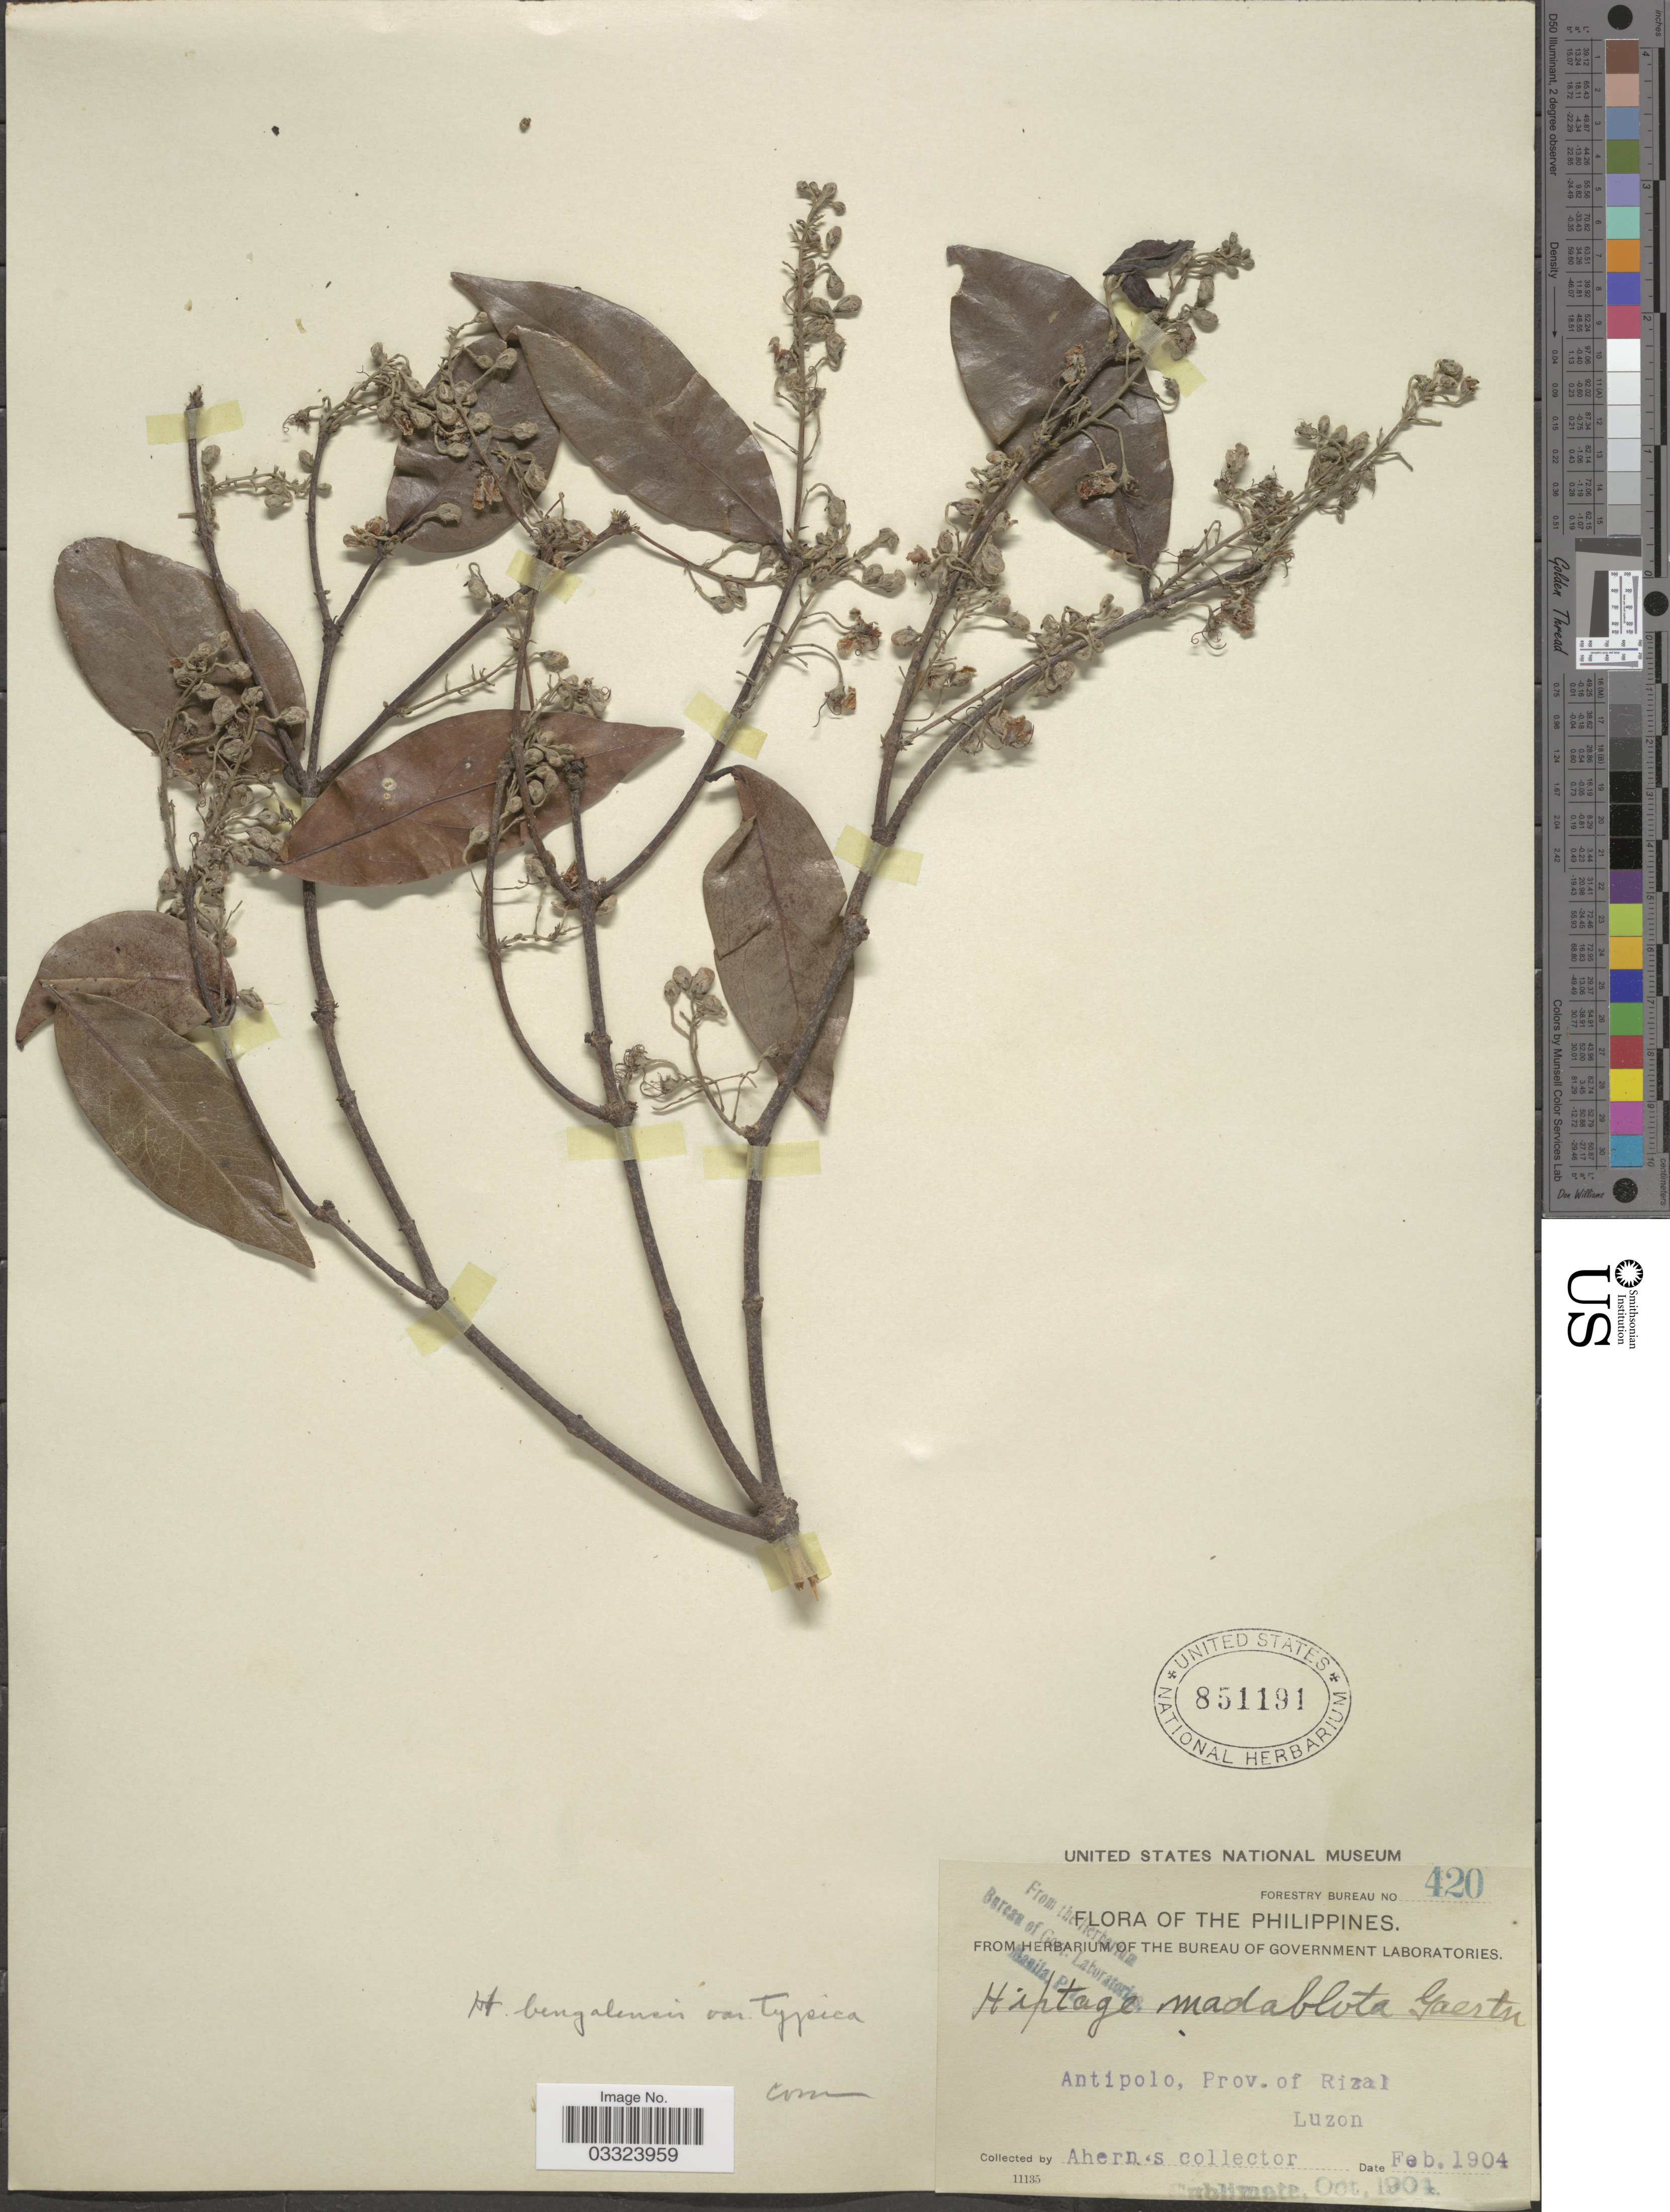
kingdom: Plantae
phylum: Tracheophyta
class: Magnoliopsida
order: Malpighiales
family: Malpighiaceae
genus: Hiptage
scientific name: Hiptage benghalensis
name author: (L.) Kurz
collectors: Ahern's collector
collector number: Forestry Bureau 420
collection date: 1904-02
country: Philippines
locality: Antipolo, Prov. of Rizal, Luzon.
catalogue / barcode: US 851191